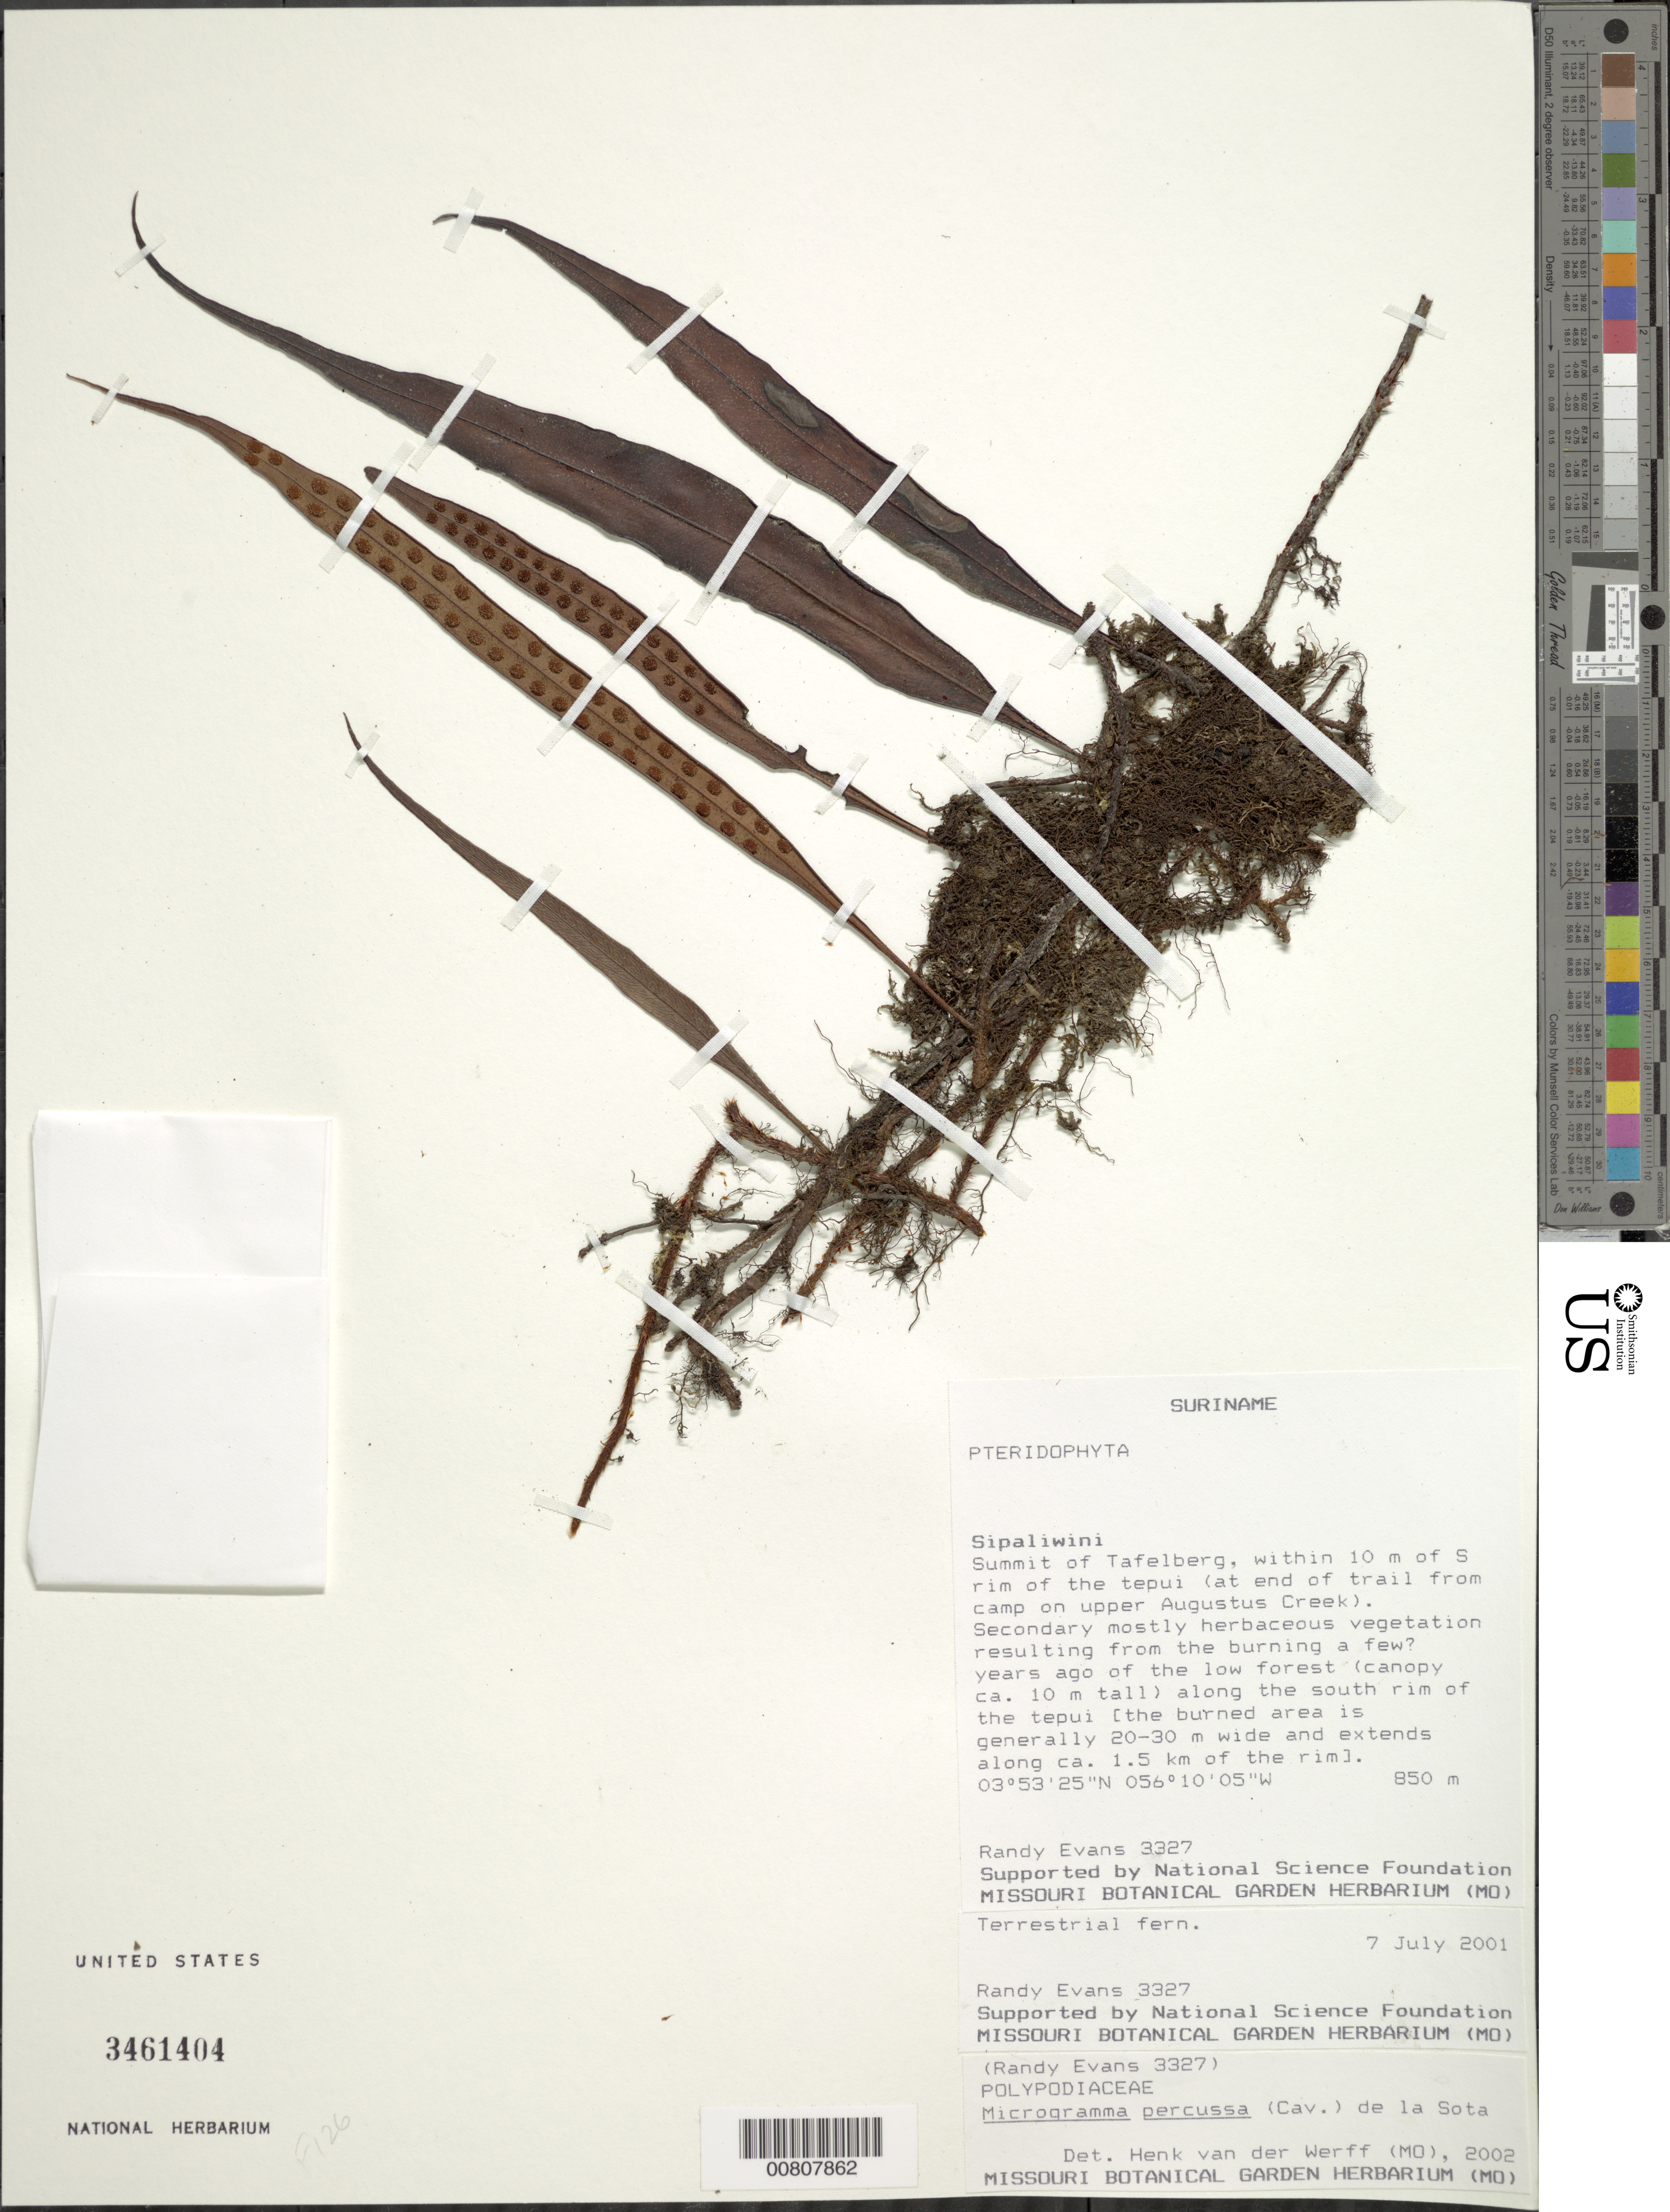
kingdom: Plantae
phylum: Tracheophyta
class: Polypodiopsida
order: Polypodiales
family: Polypodiaceae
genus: Microgramma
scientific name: Microgramma percussa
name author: (Cav.) de la Sota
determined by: van der Werff, H., (MO), Missouri Botanical Garden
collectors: R. Evans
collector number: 3327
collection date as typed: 7-Jul-01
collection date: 2001-07-07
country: Suriname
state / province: Sipaliwini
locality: Tafelberg (Table Mountain), summit, within 10 m of S rim of the tepuí (at end of trail from camp on upper Augustus Creek)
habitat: Secondary mostly herbaceous vegetation resulting from the burning a few years ago of the low forest (canopy ca. 10m tall) along south rim of tepui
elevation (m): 850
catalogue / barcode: US 3461404